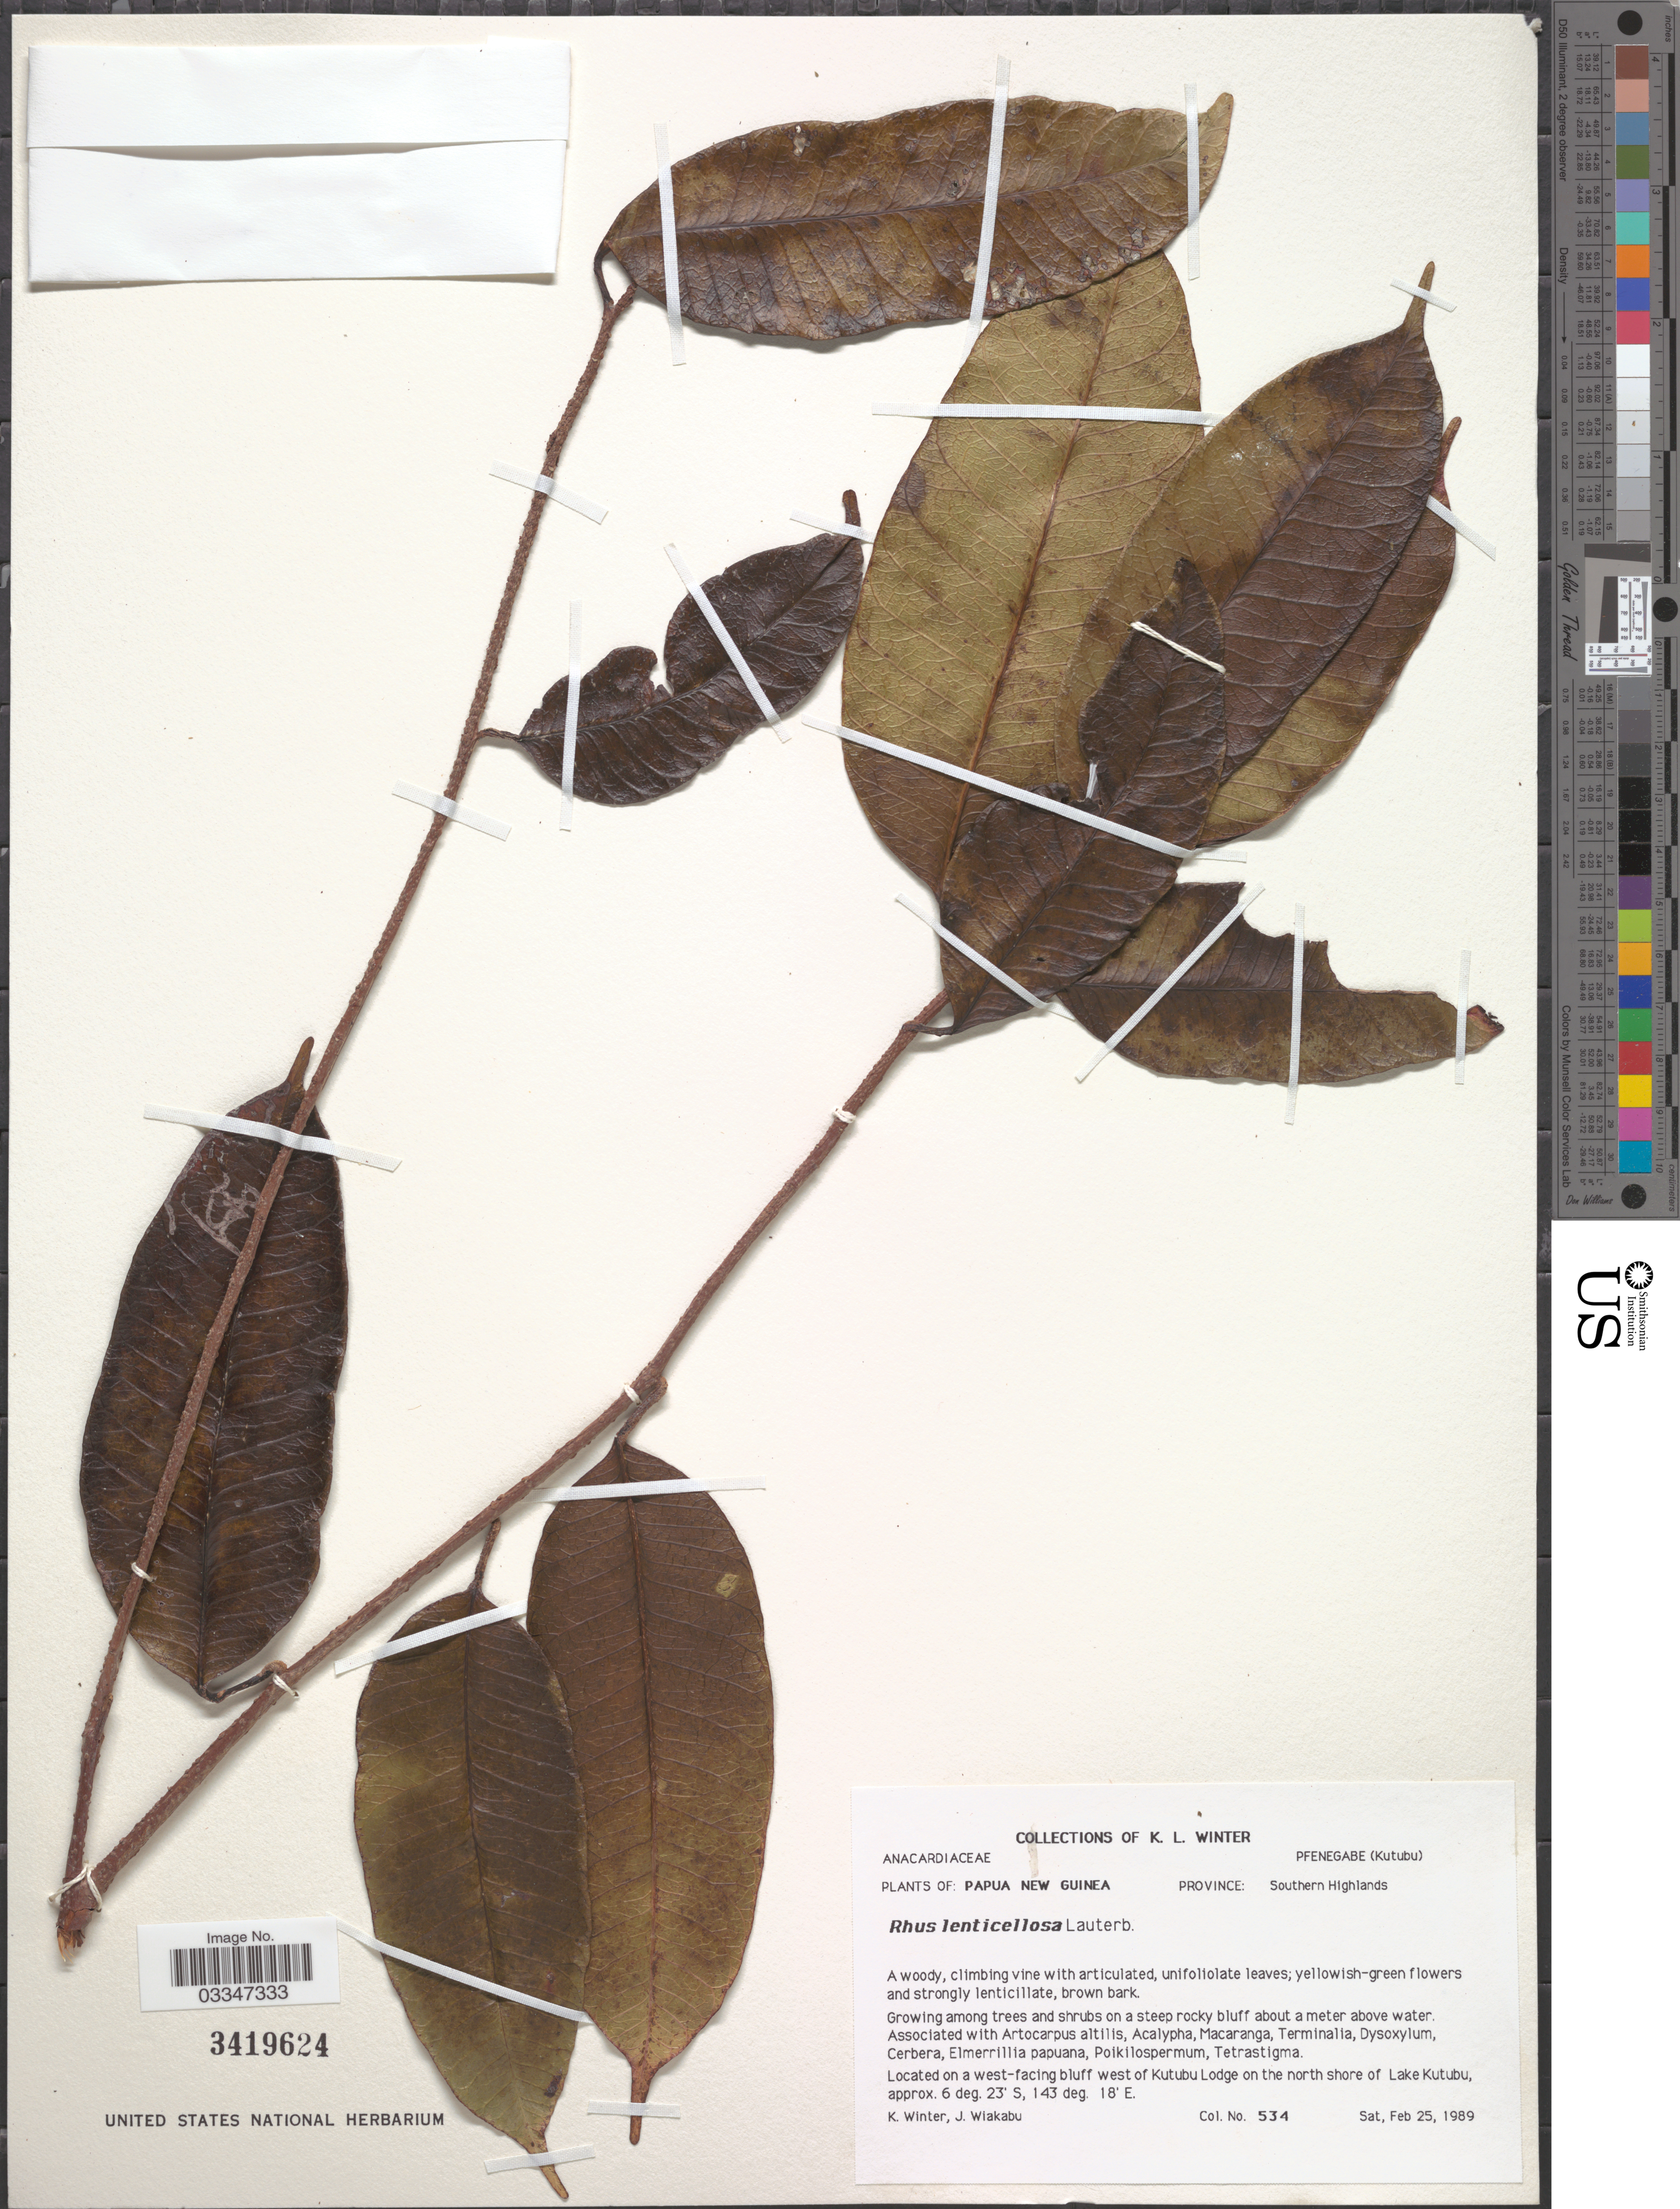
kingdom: Plantae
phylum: Tracheophyta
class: Magnoliopsida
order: Sapindales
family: Anacardiaceae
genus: Toxicodendron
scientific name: Toxicodendron lenticellosum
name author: (Lauterb.) J.D. Mitch. et al.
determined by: Mitchell, John D.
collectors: K. Winter & J. Wiakabu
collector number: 534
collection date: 1989-02-25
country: Papua New Guinea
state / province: Southern Highlands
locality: On a west-facing bluff west of Kutubu Lodge on the north shore of Lake Kutubu.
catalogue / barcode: US 3419624